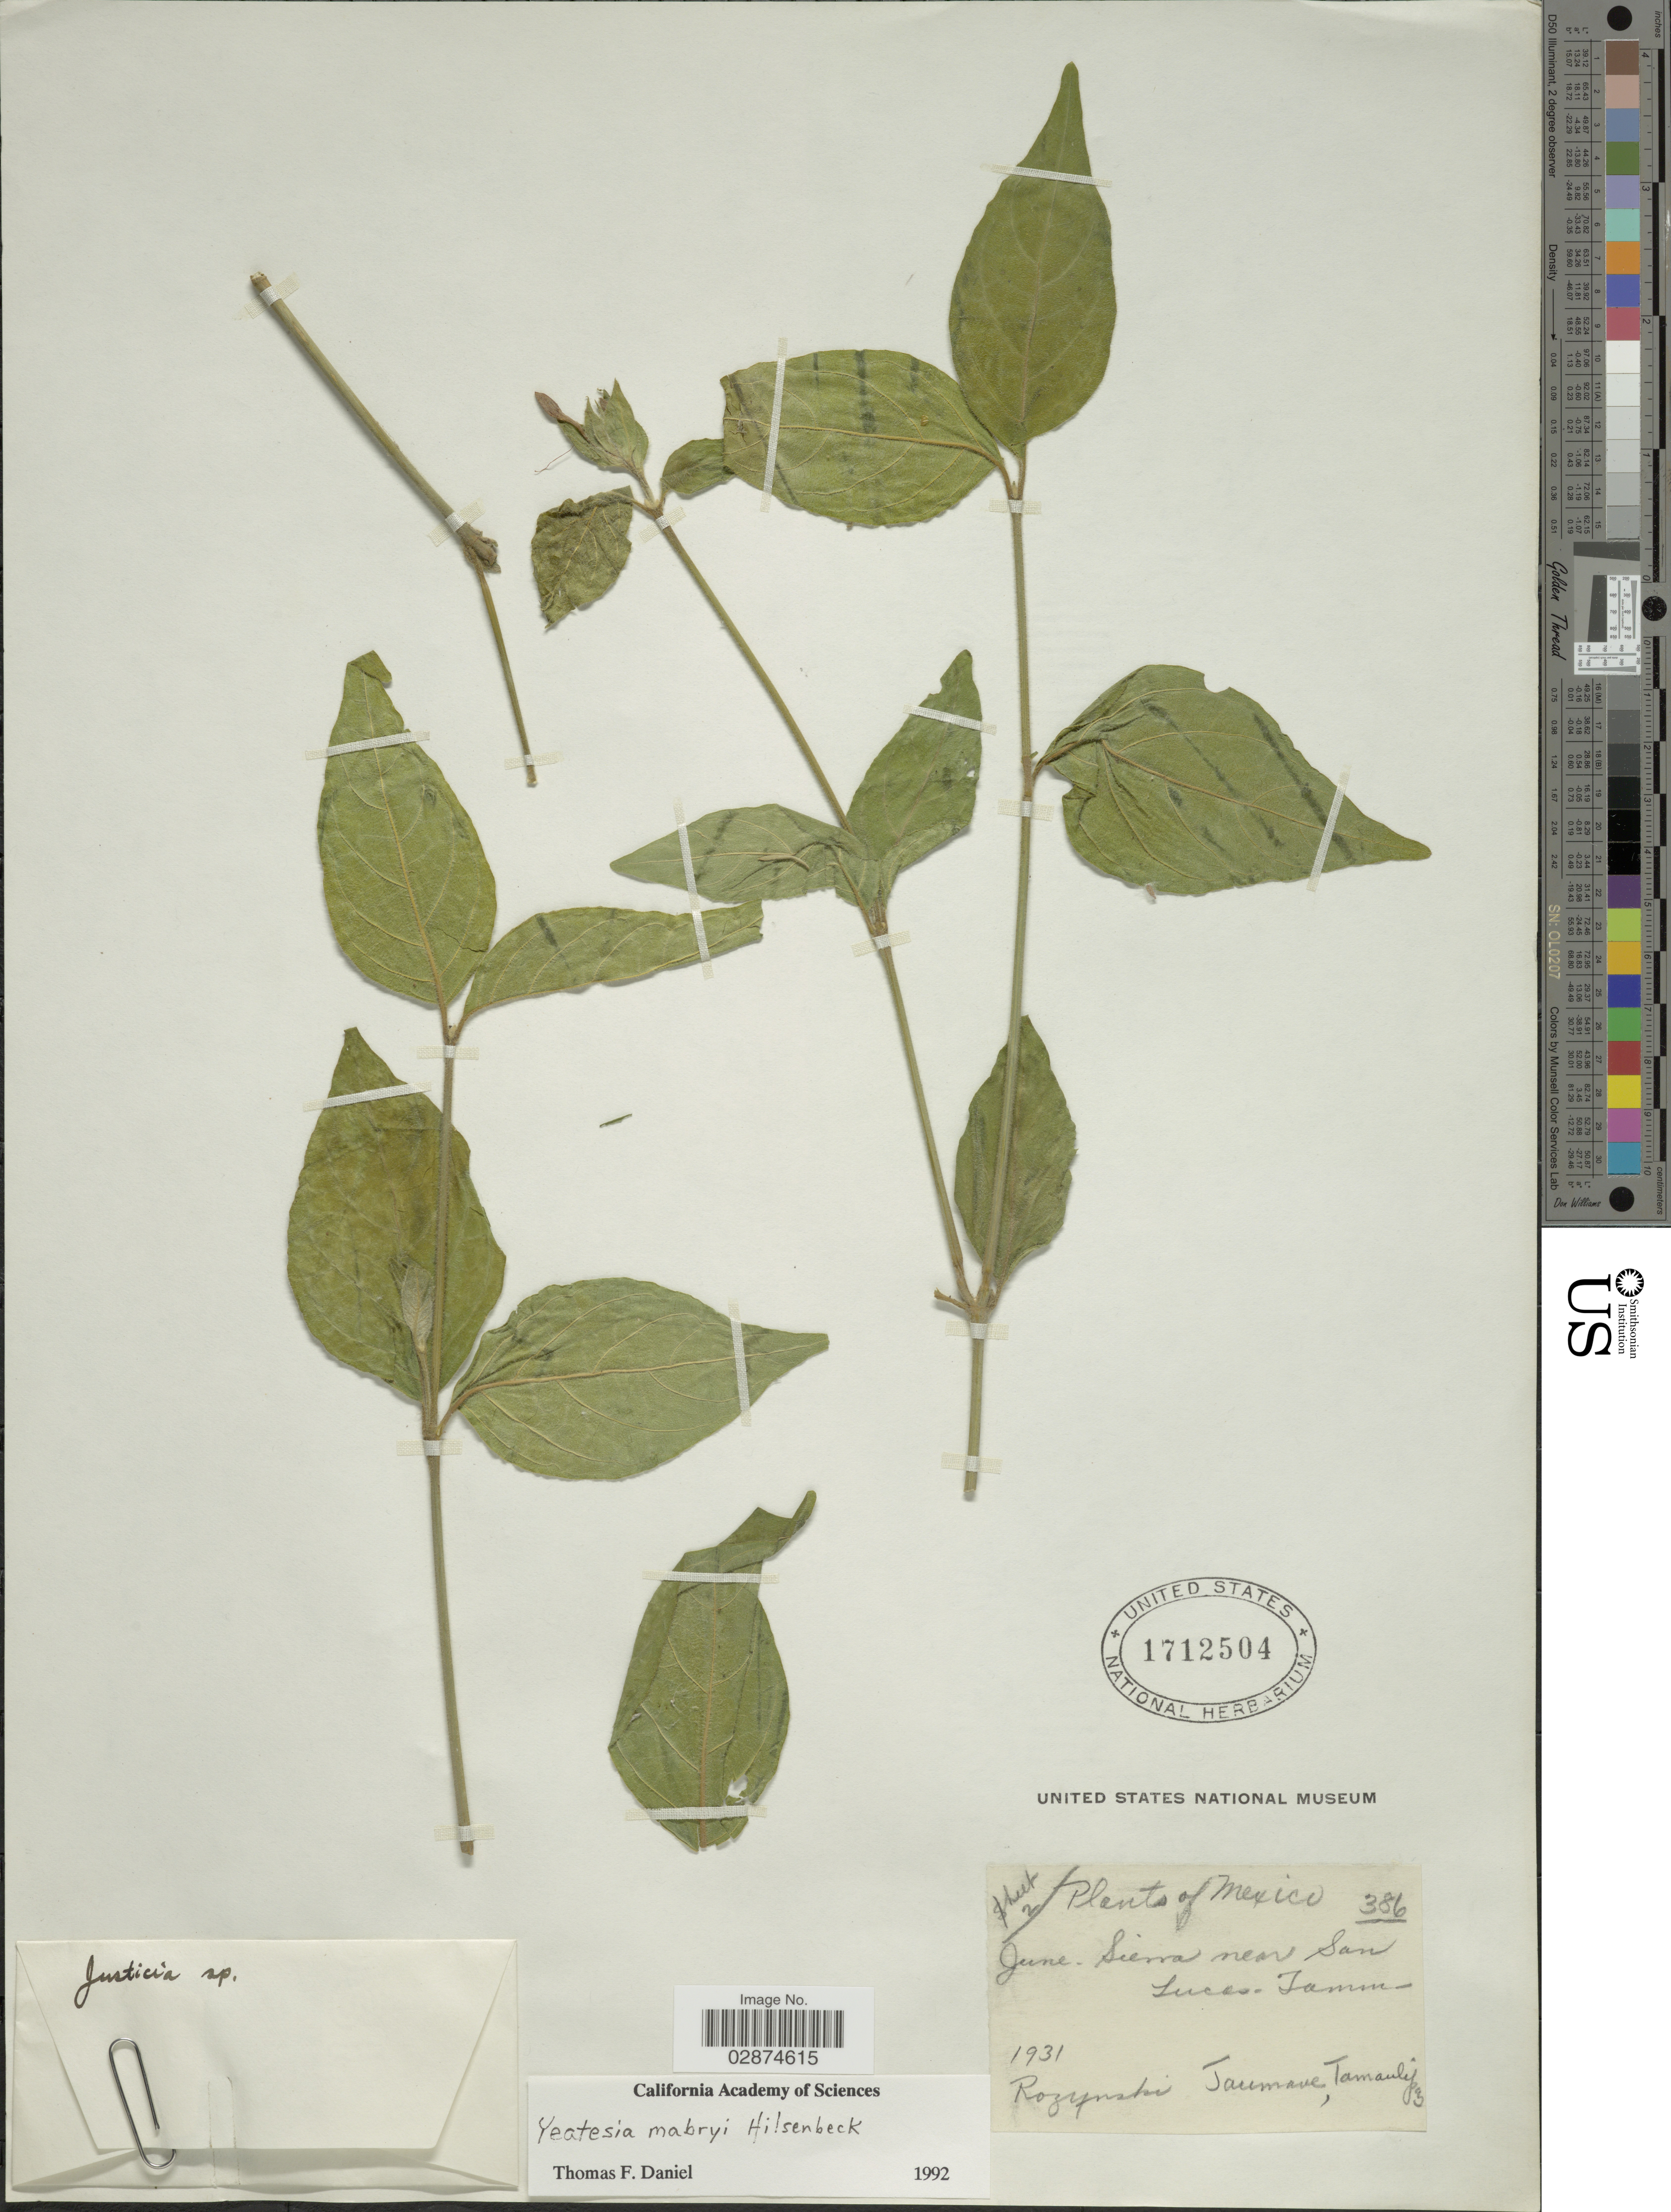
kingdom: Plantae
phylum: Tracheophyta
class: Magnoliopsida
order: Lamiales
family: Acanthaceae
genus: Yeatesia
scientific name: Yeatesia mabryi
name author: Hilsenb.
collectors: Rozynski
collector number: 386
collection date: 1931-06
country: Mexico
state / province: Tamaulipas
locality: Sierra near San Lucas-Tamann [interpreted]. Jaumave.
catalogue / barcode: US 1712504